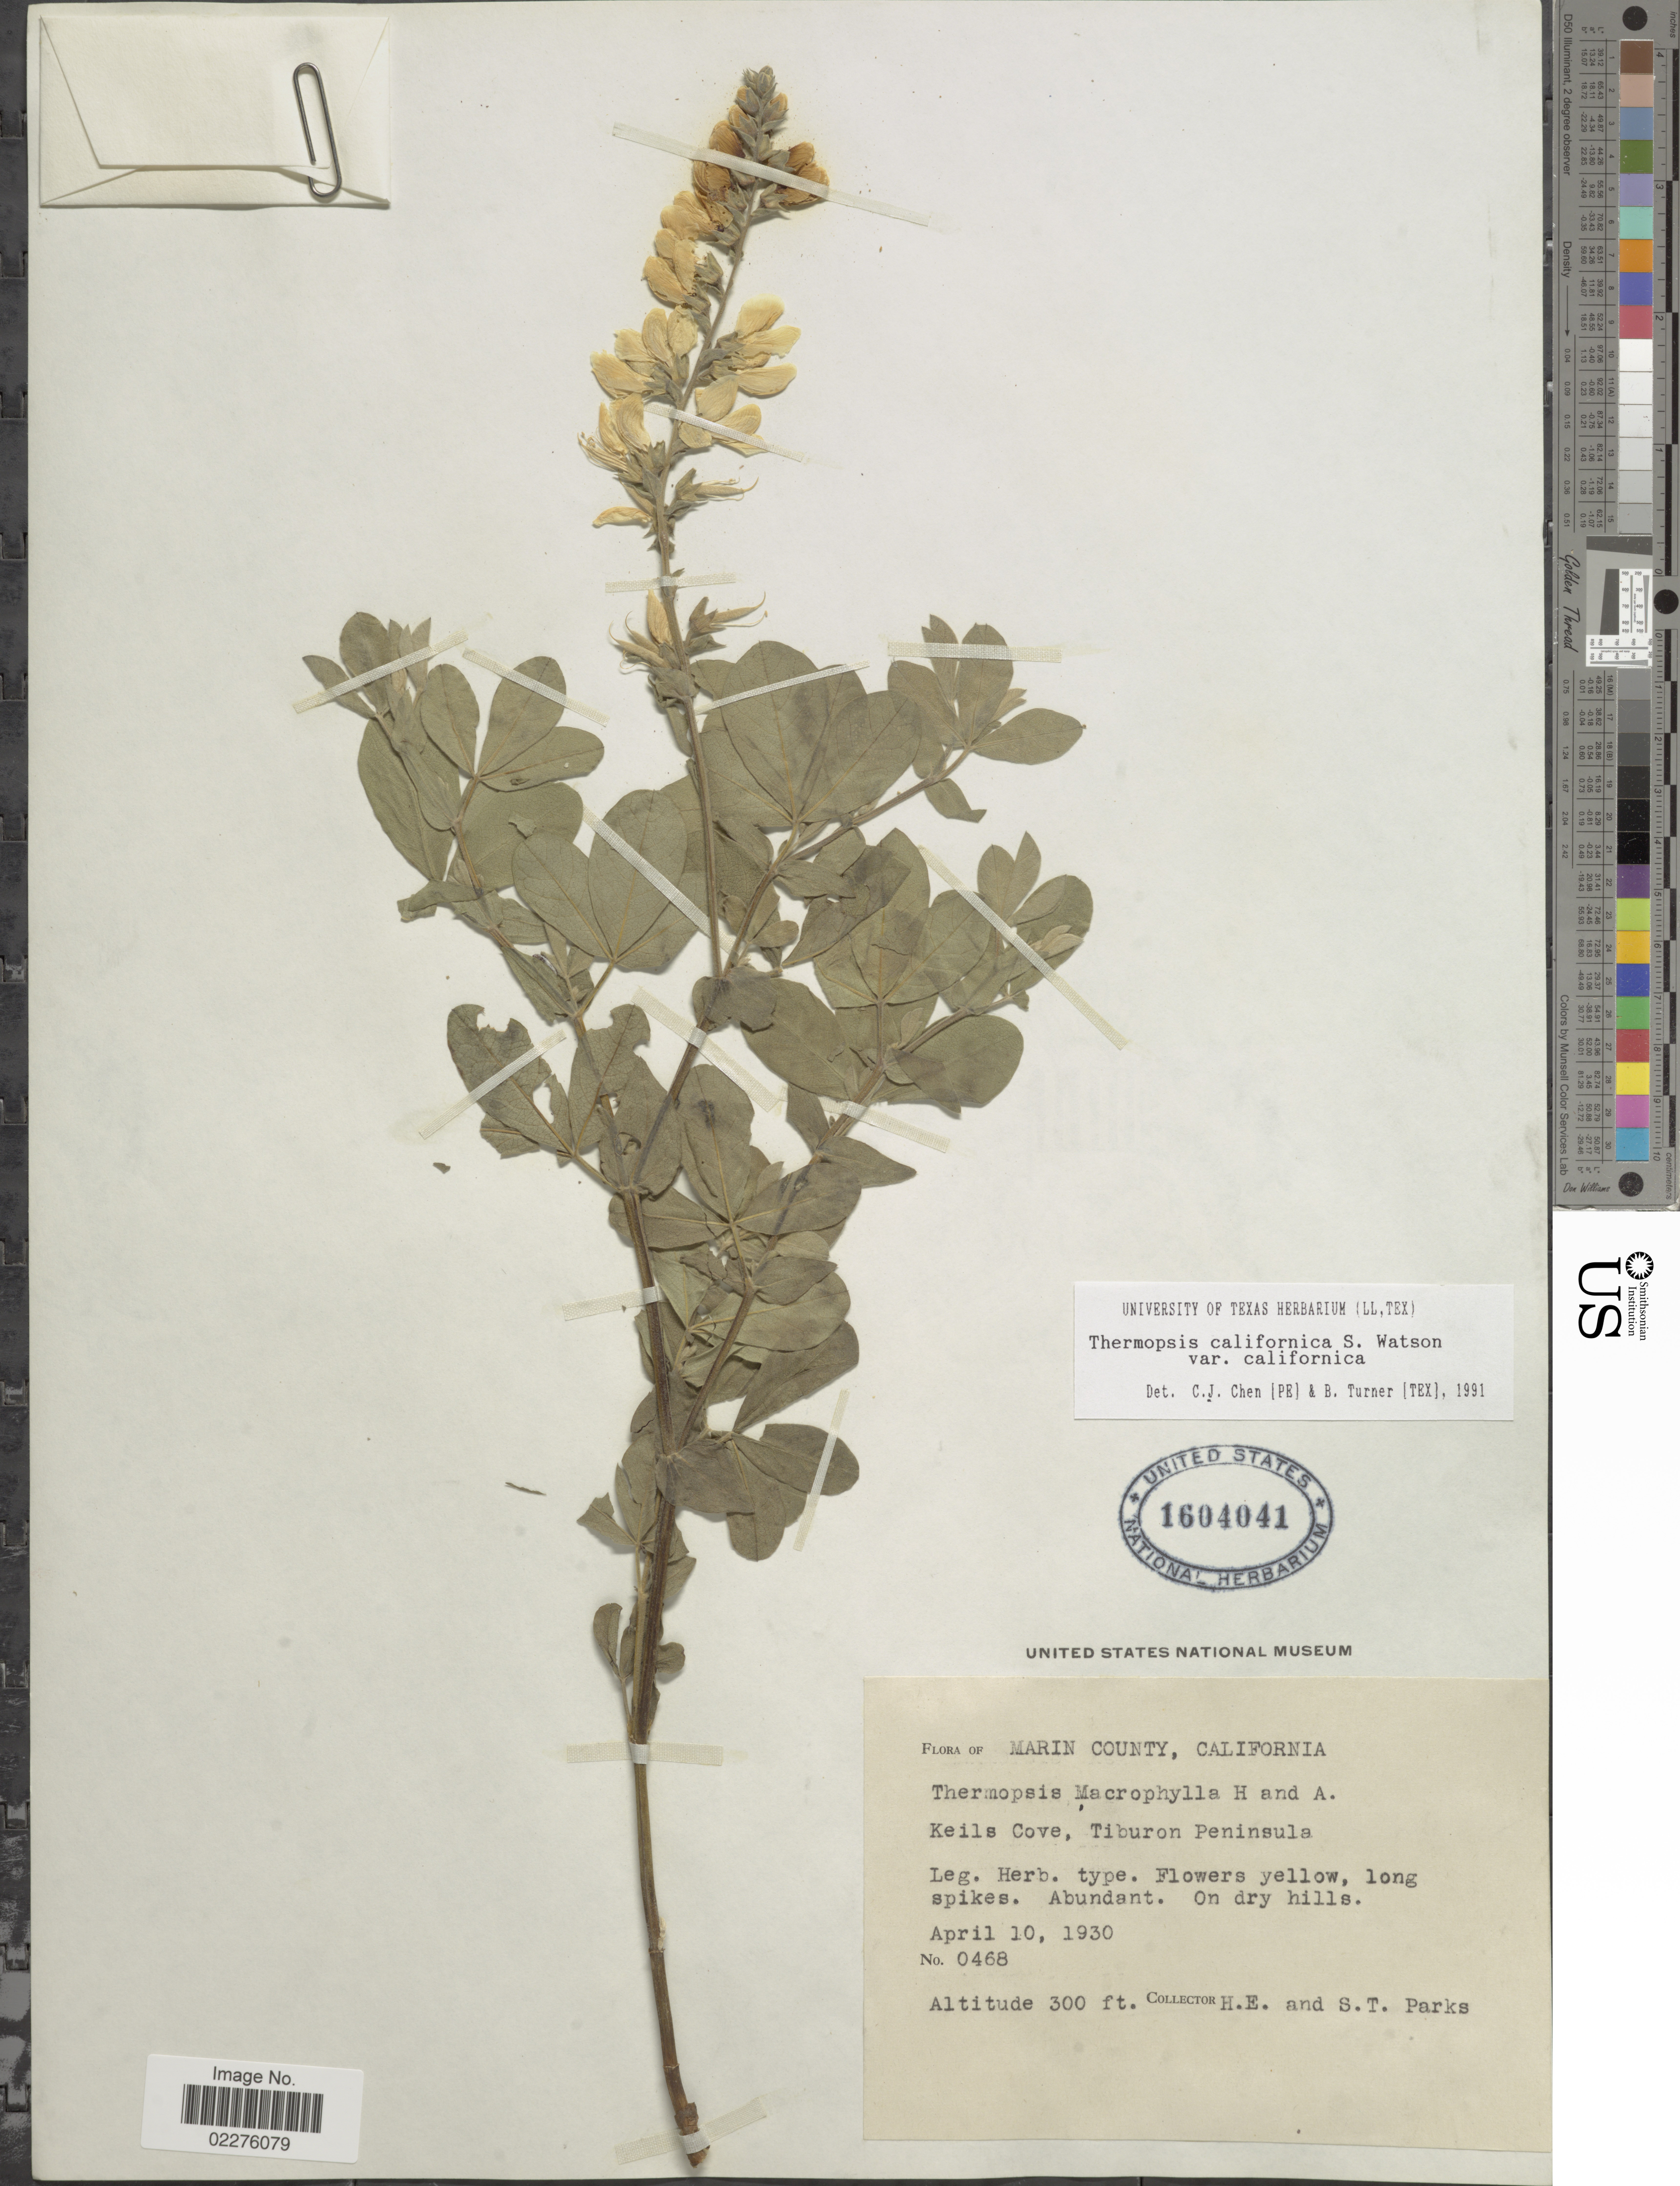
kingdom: Plantae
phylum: Tracheophyta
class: Magnoliopsida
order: Fabales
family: Fabaceae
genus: Thermopsis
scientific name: Thermopsis californica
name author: S. Watson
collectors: H. E. Parks & S. Parks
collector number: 0468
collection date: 1930-04-10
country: United States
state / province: California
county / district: Marin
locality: Marin County, Keils Cove, Tiburon Peninsula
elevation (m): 91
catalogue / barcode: US 1604041